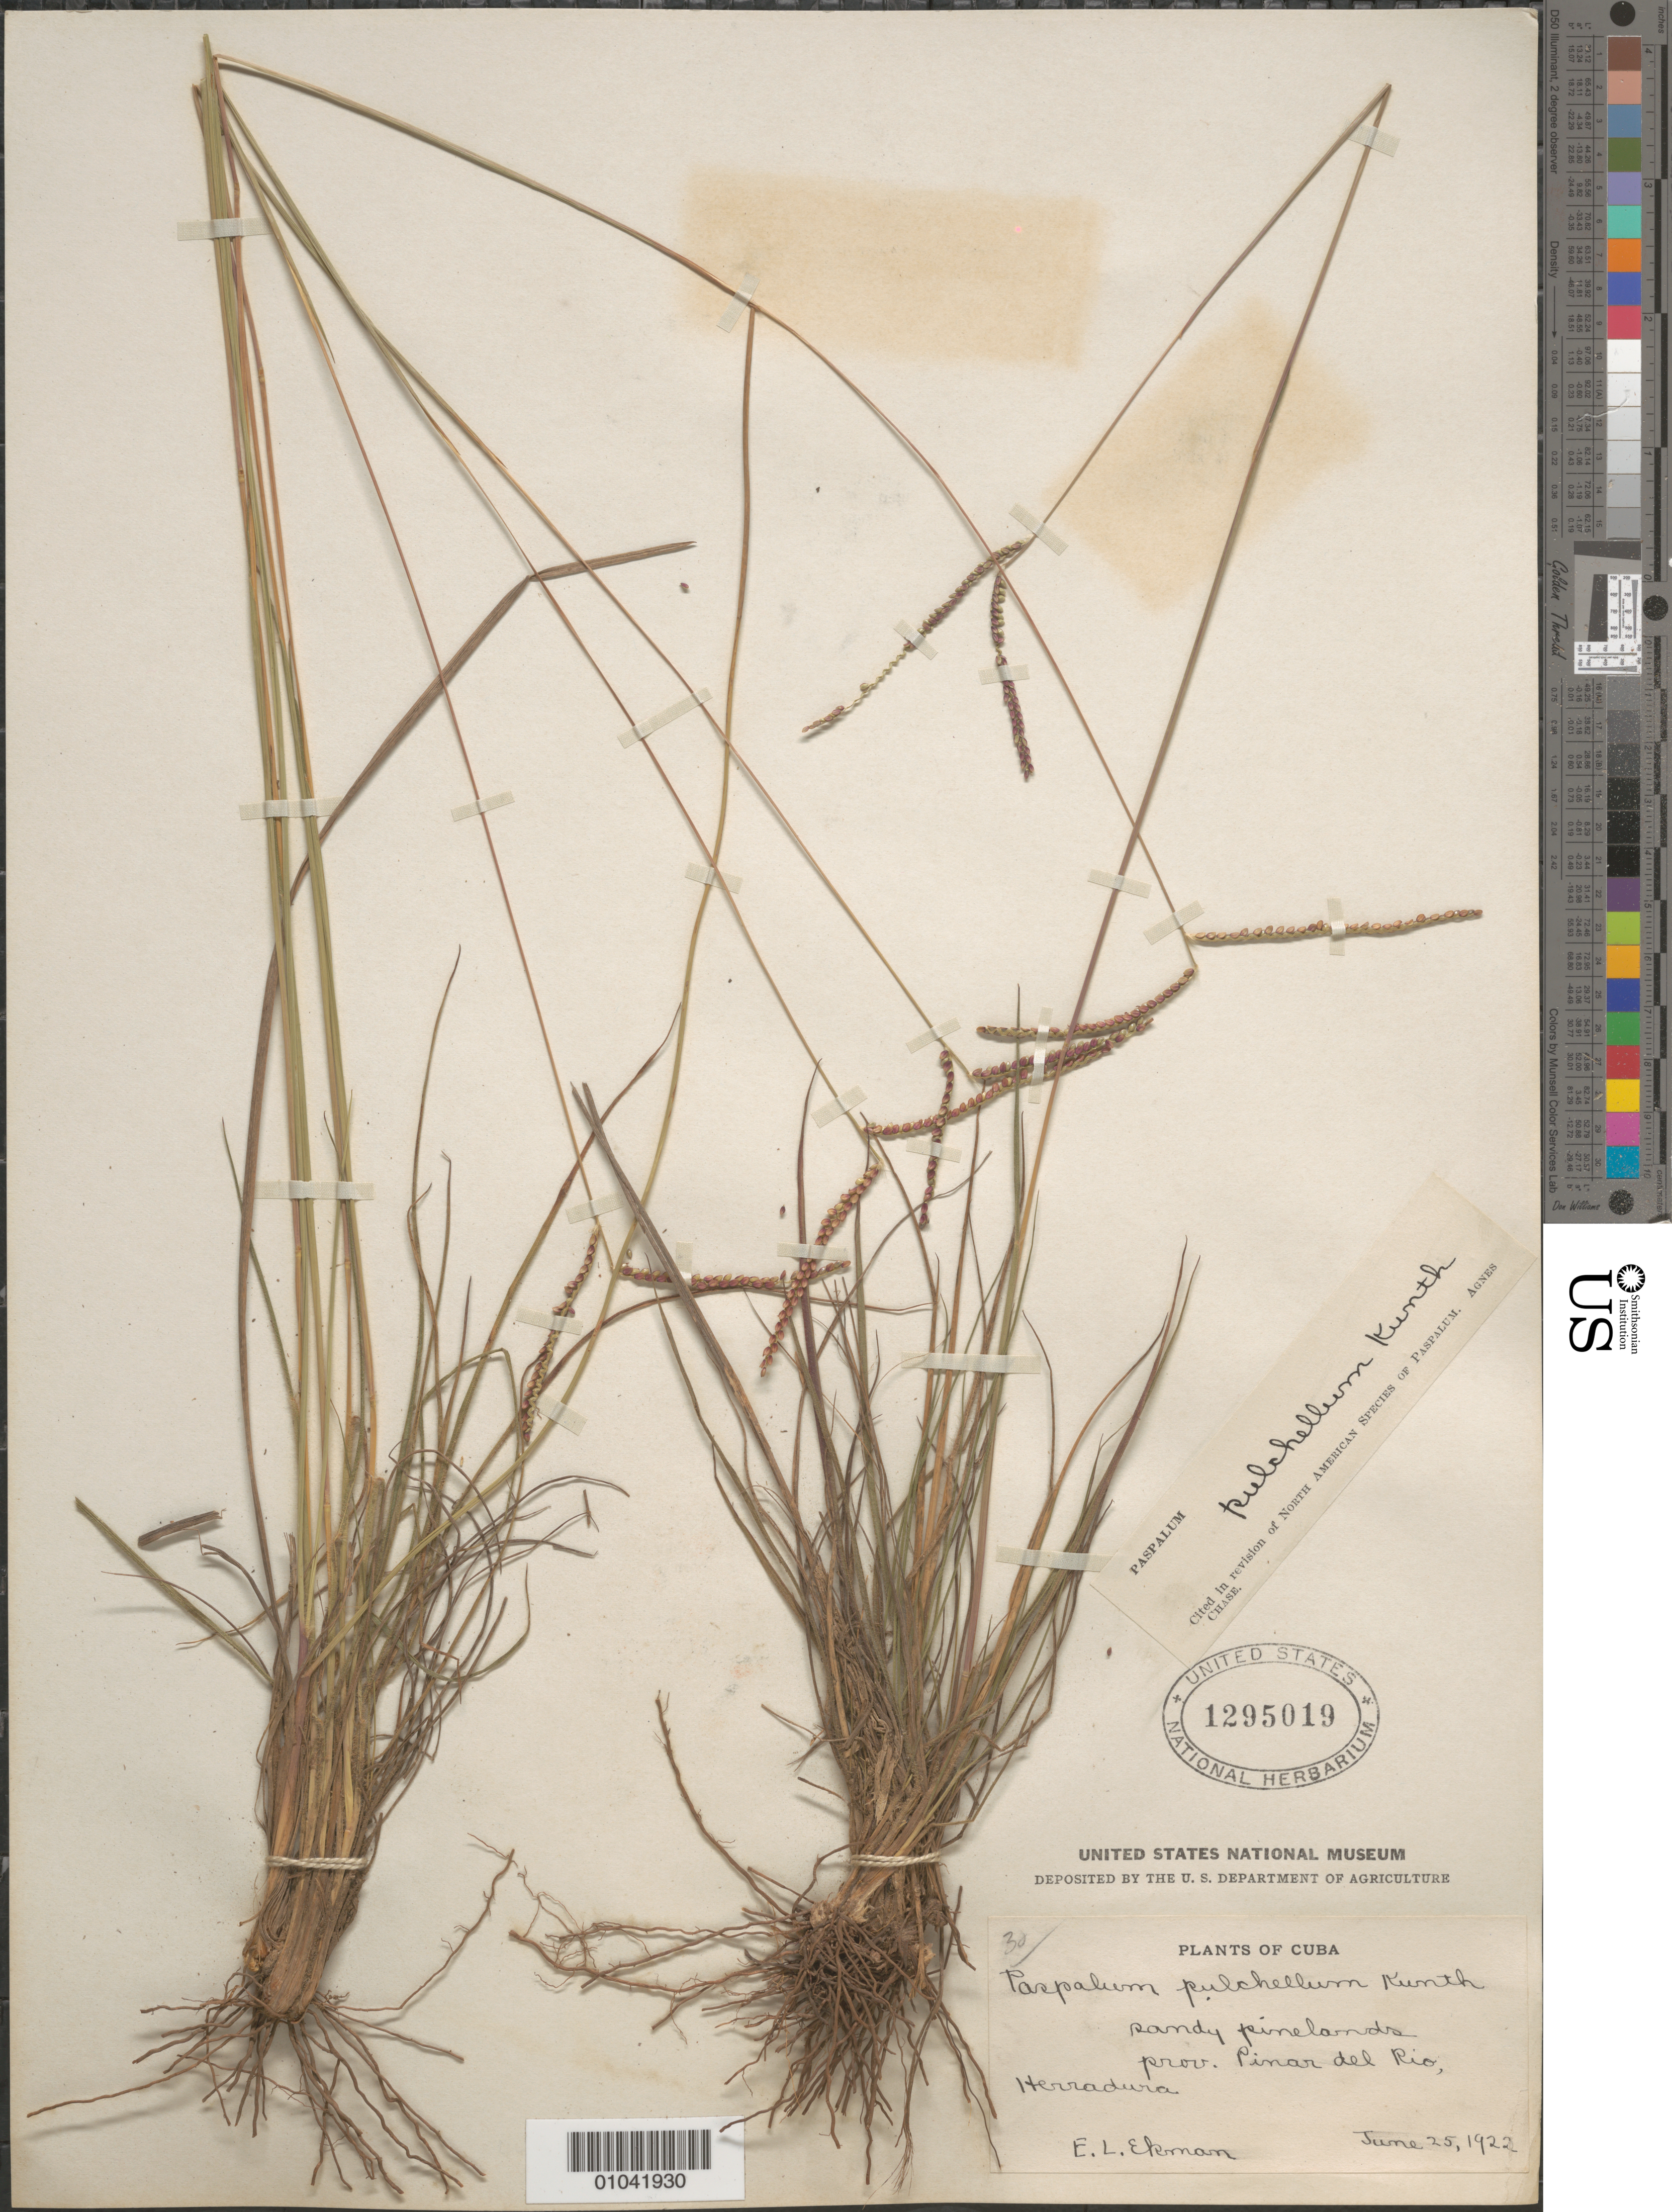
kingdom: Plantae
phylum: Tracheophyta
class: Liliopsida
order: Poales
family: Poaceae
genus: Paspalum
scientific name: Paspalum pulchellum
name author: Kunth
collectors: E. L. Ekman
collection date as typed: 25 Jun 1922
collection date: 1922-06-25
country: Cuba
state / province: Pinar del Rio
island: Cuba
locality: Herradura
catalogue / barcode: US 1295019